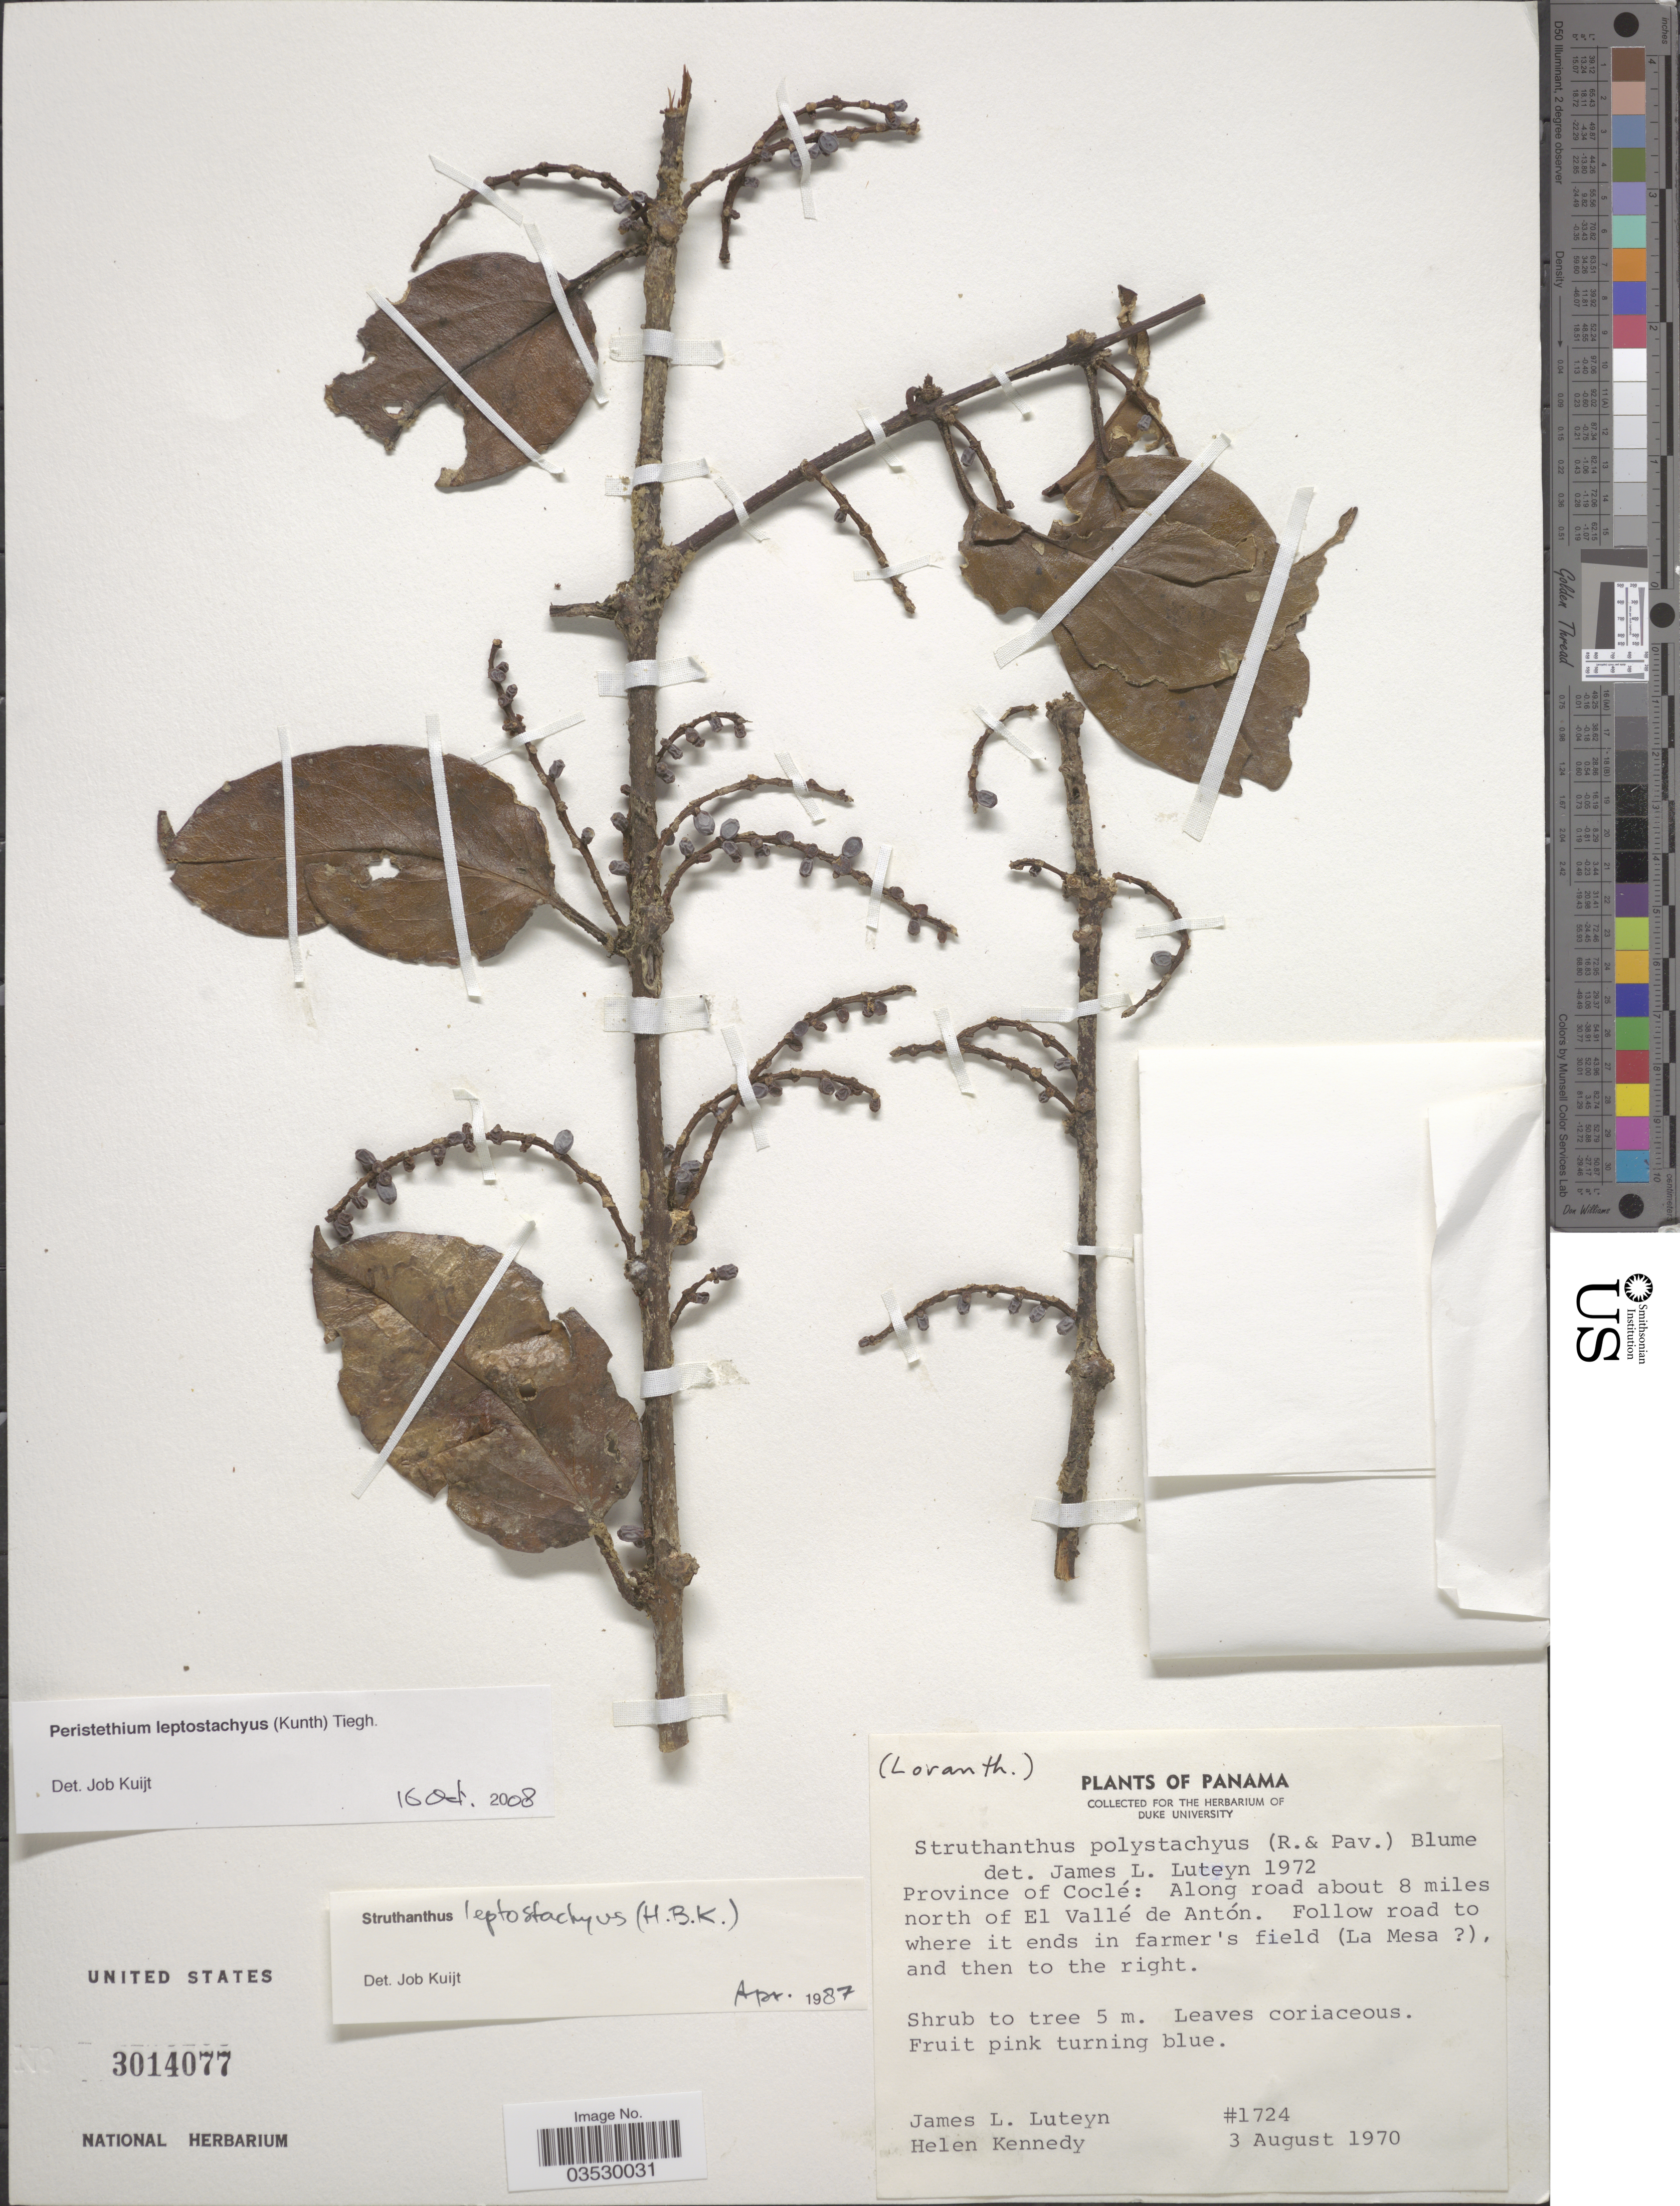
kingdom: Plantae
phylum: Tracheophyta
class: Magnoliopsida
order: Santalales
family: Loranthaceae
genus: Struthanthus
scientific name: Struthanthus leptostachyus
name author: Kunth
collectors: J. L. Luteyn & H. Kennedy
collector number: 1724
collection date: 1970-08-03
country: Panama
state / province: Coclé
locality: Along road about 8 miles north of El Vallé de Antón. Follow road to where it ends in farmer's field (La Mesa [unsure placement]), and then to the right.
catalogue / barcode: US 3014077